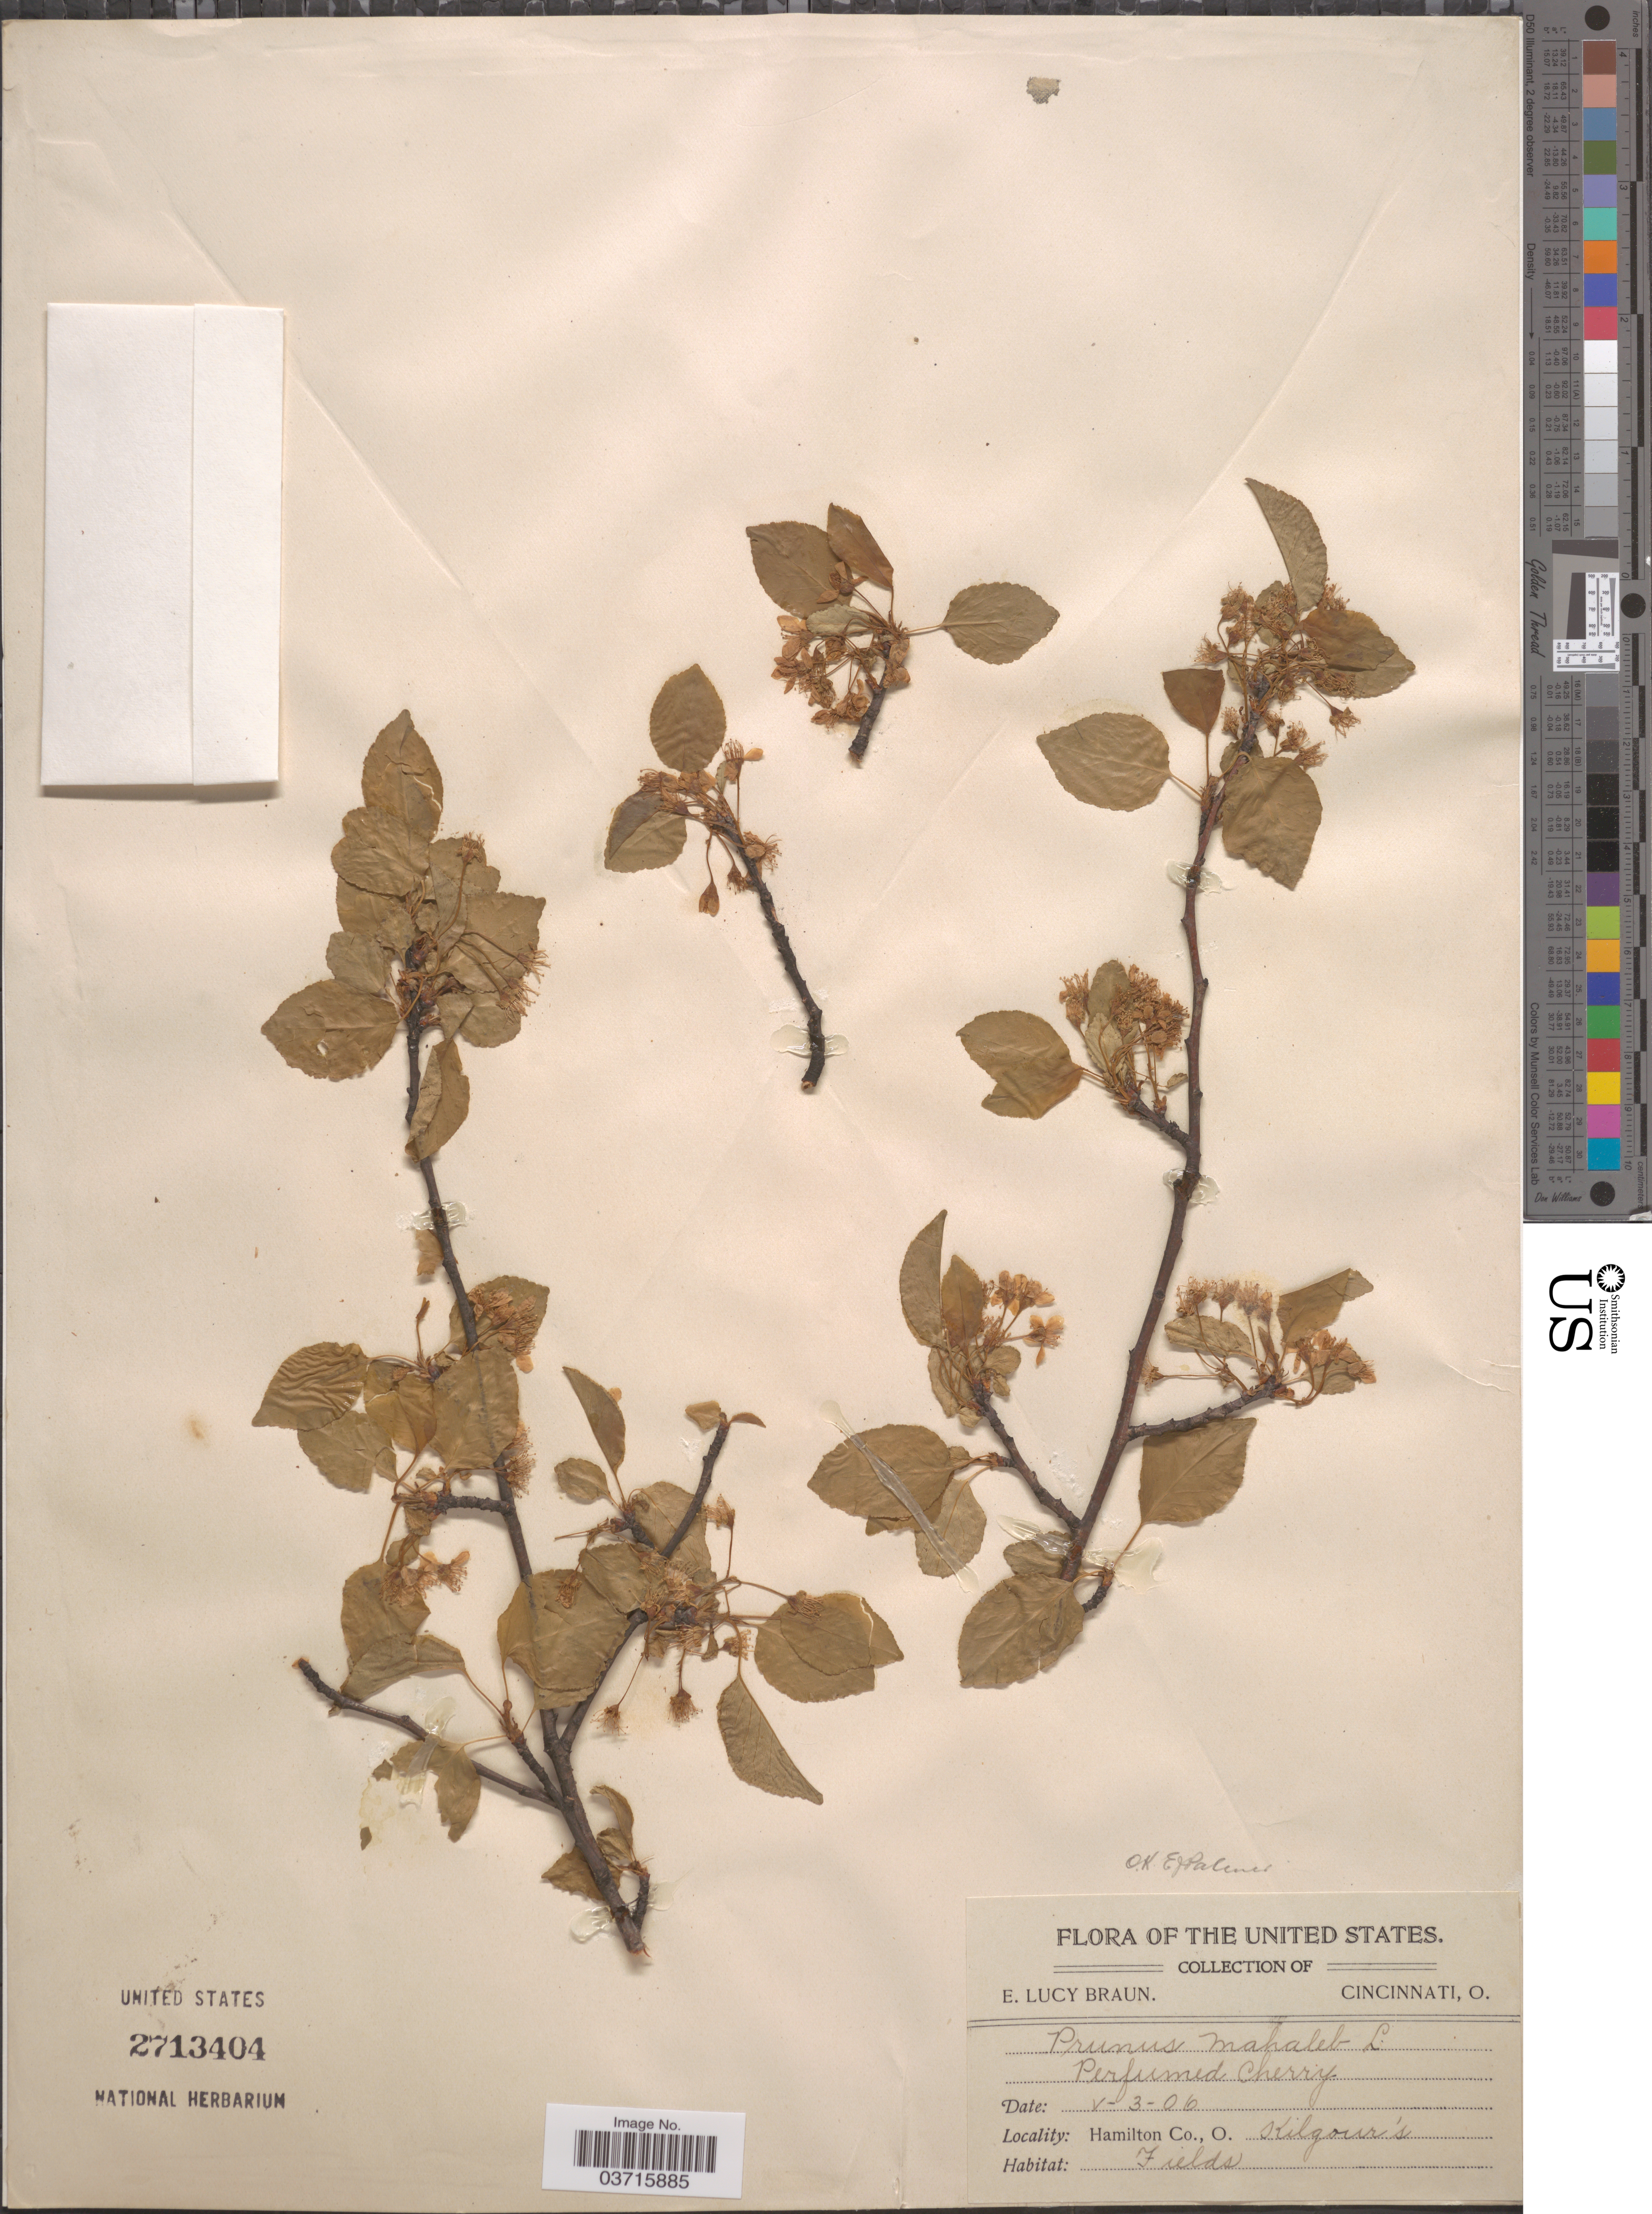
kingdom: Plantae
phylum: Tracheophyta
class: Magnoliopsida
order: Rosales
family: Rosaceae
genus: Prunus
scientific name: Prunus mahaleb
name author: L.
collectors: E. L. Braun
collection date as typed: Transcribed d/m/y: 3/5/6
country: United States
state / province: Ohio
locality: Hamilton Co., Kilgour's.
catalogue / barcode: US 2713404